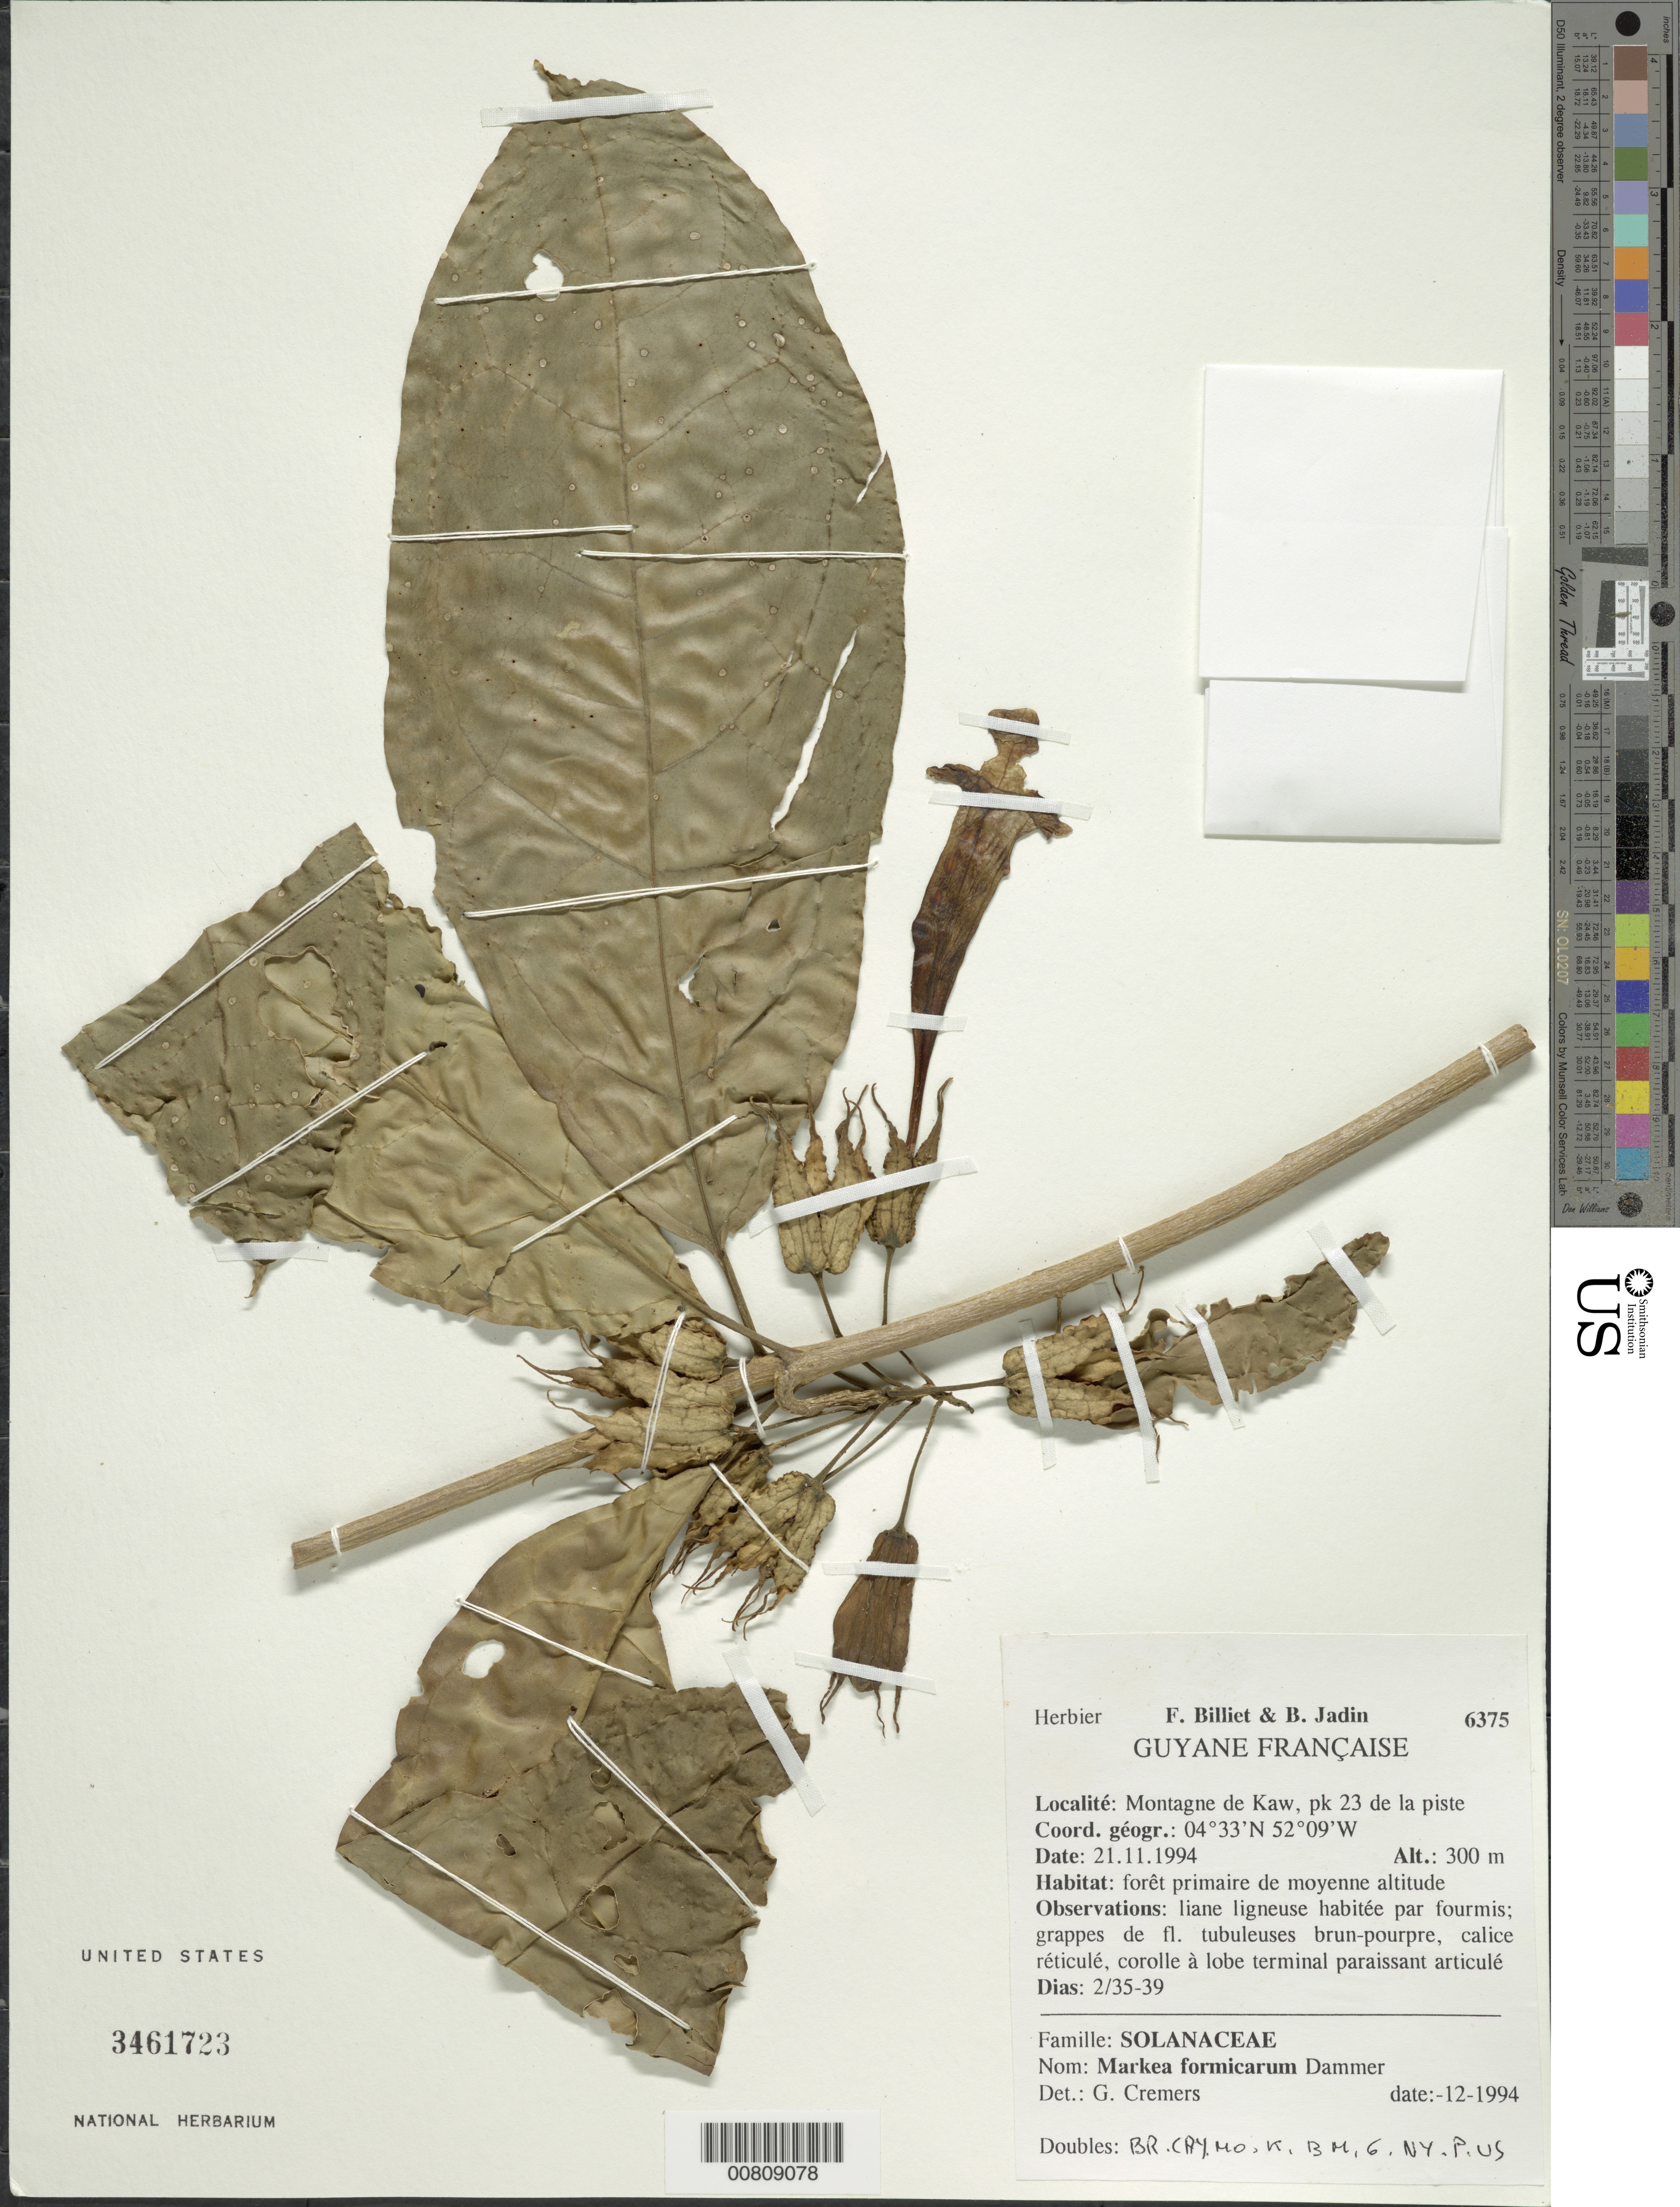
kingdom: Plantae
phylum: Tracheophyta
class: Magnoliopsida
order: Solanales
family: Solanaceae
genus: Markea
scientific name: Markea longiflora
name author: Miers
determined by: Nee, Michael H.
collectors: F. Billiet & B. Jadin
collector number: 6375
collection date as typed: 21-Nov-94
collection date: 1994-11-21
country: French Guiana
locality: Montagne de Kaw, pk 23 de la piste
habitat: Primary forest, low altitude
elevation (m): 300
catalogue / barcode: US 3461723